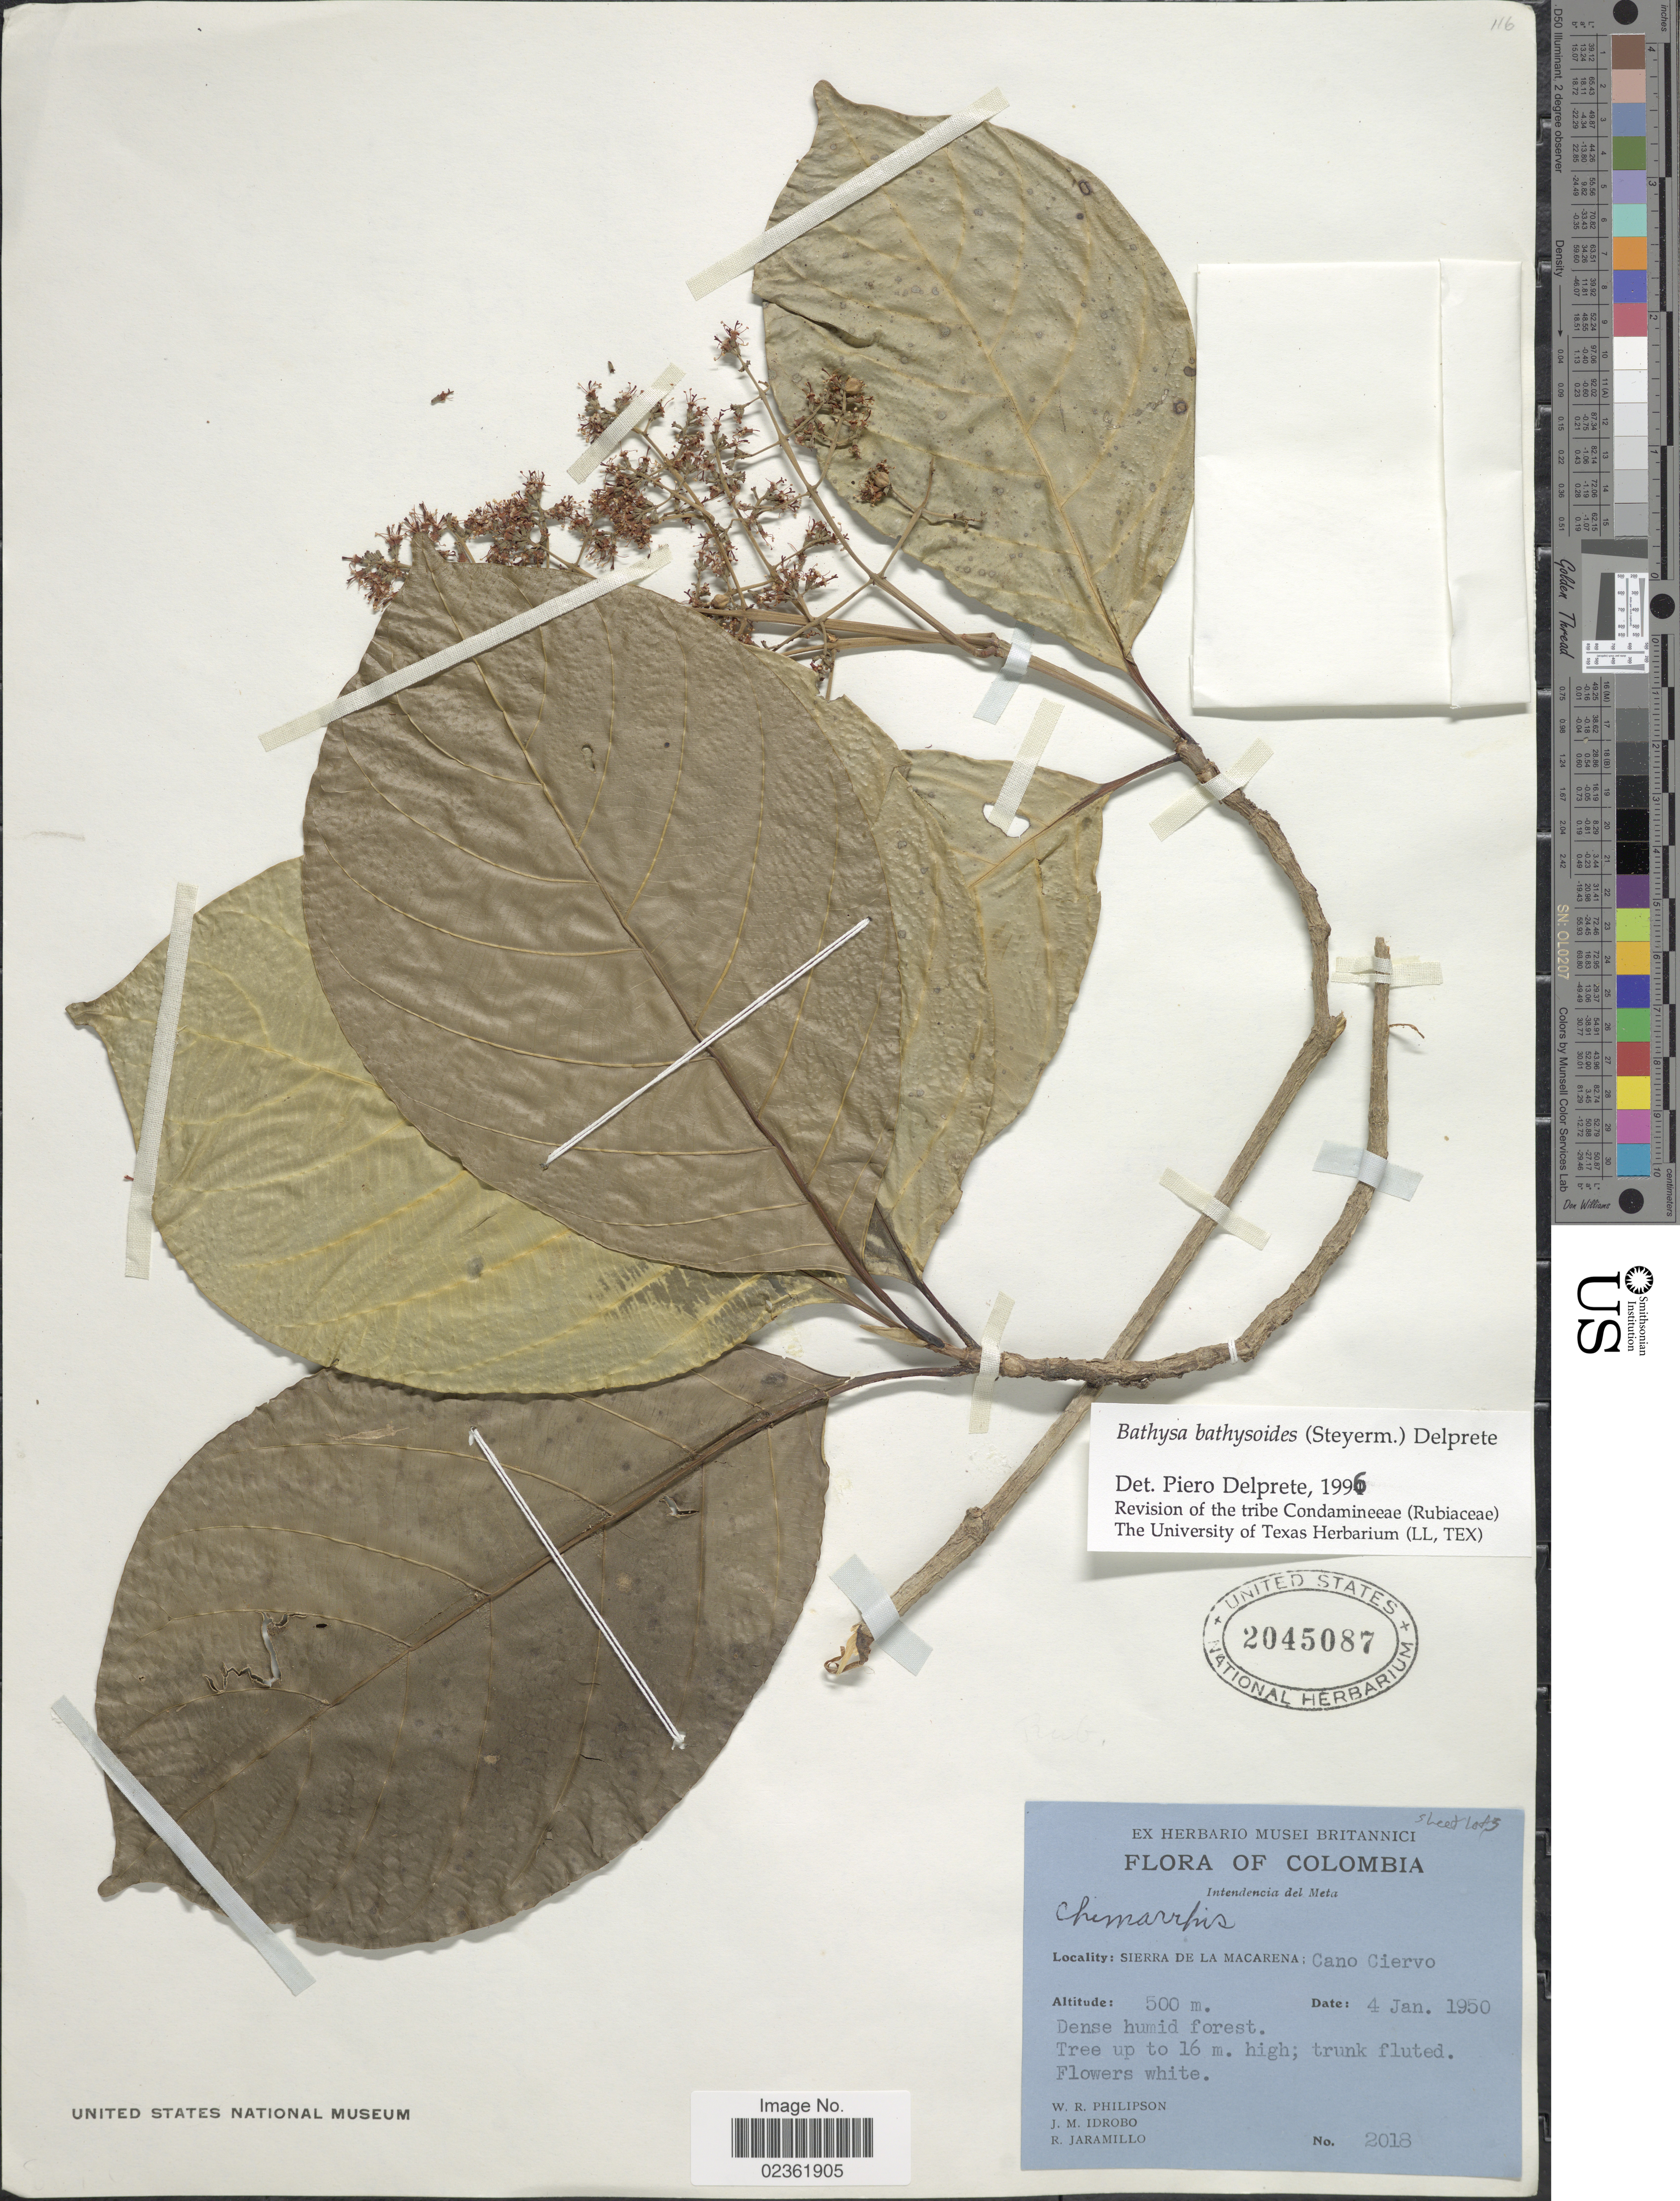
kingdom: Plantae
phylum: Tracheophyta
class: Magnoliopsida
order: Gentianales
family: Rubiaceae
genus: Bathysa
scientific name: Bathysa bathysoides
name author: (Steyerm.) Delprete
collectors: W. R. Philipson, J. M. Idrobo & R. Jaramillo M.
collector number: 2018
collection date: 1950-01-04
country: Colombia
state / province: Meta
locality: Intendencia del Meta, Sierra de La Macarena: Cano Ciervo.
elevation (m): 500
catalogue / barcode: US 2045087